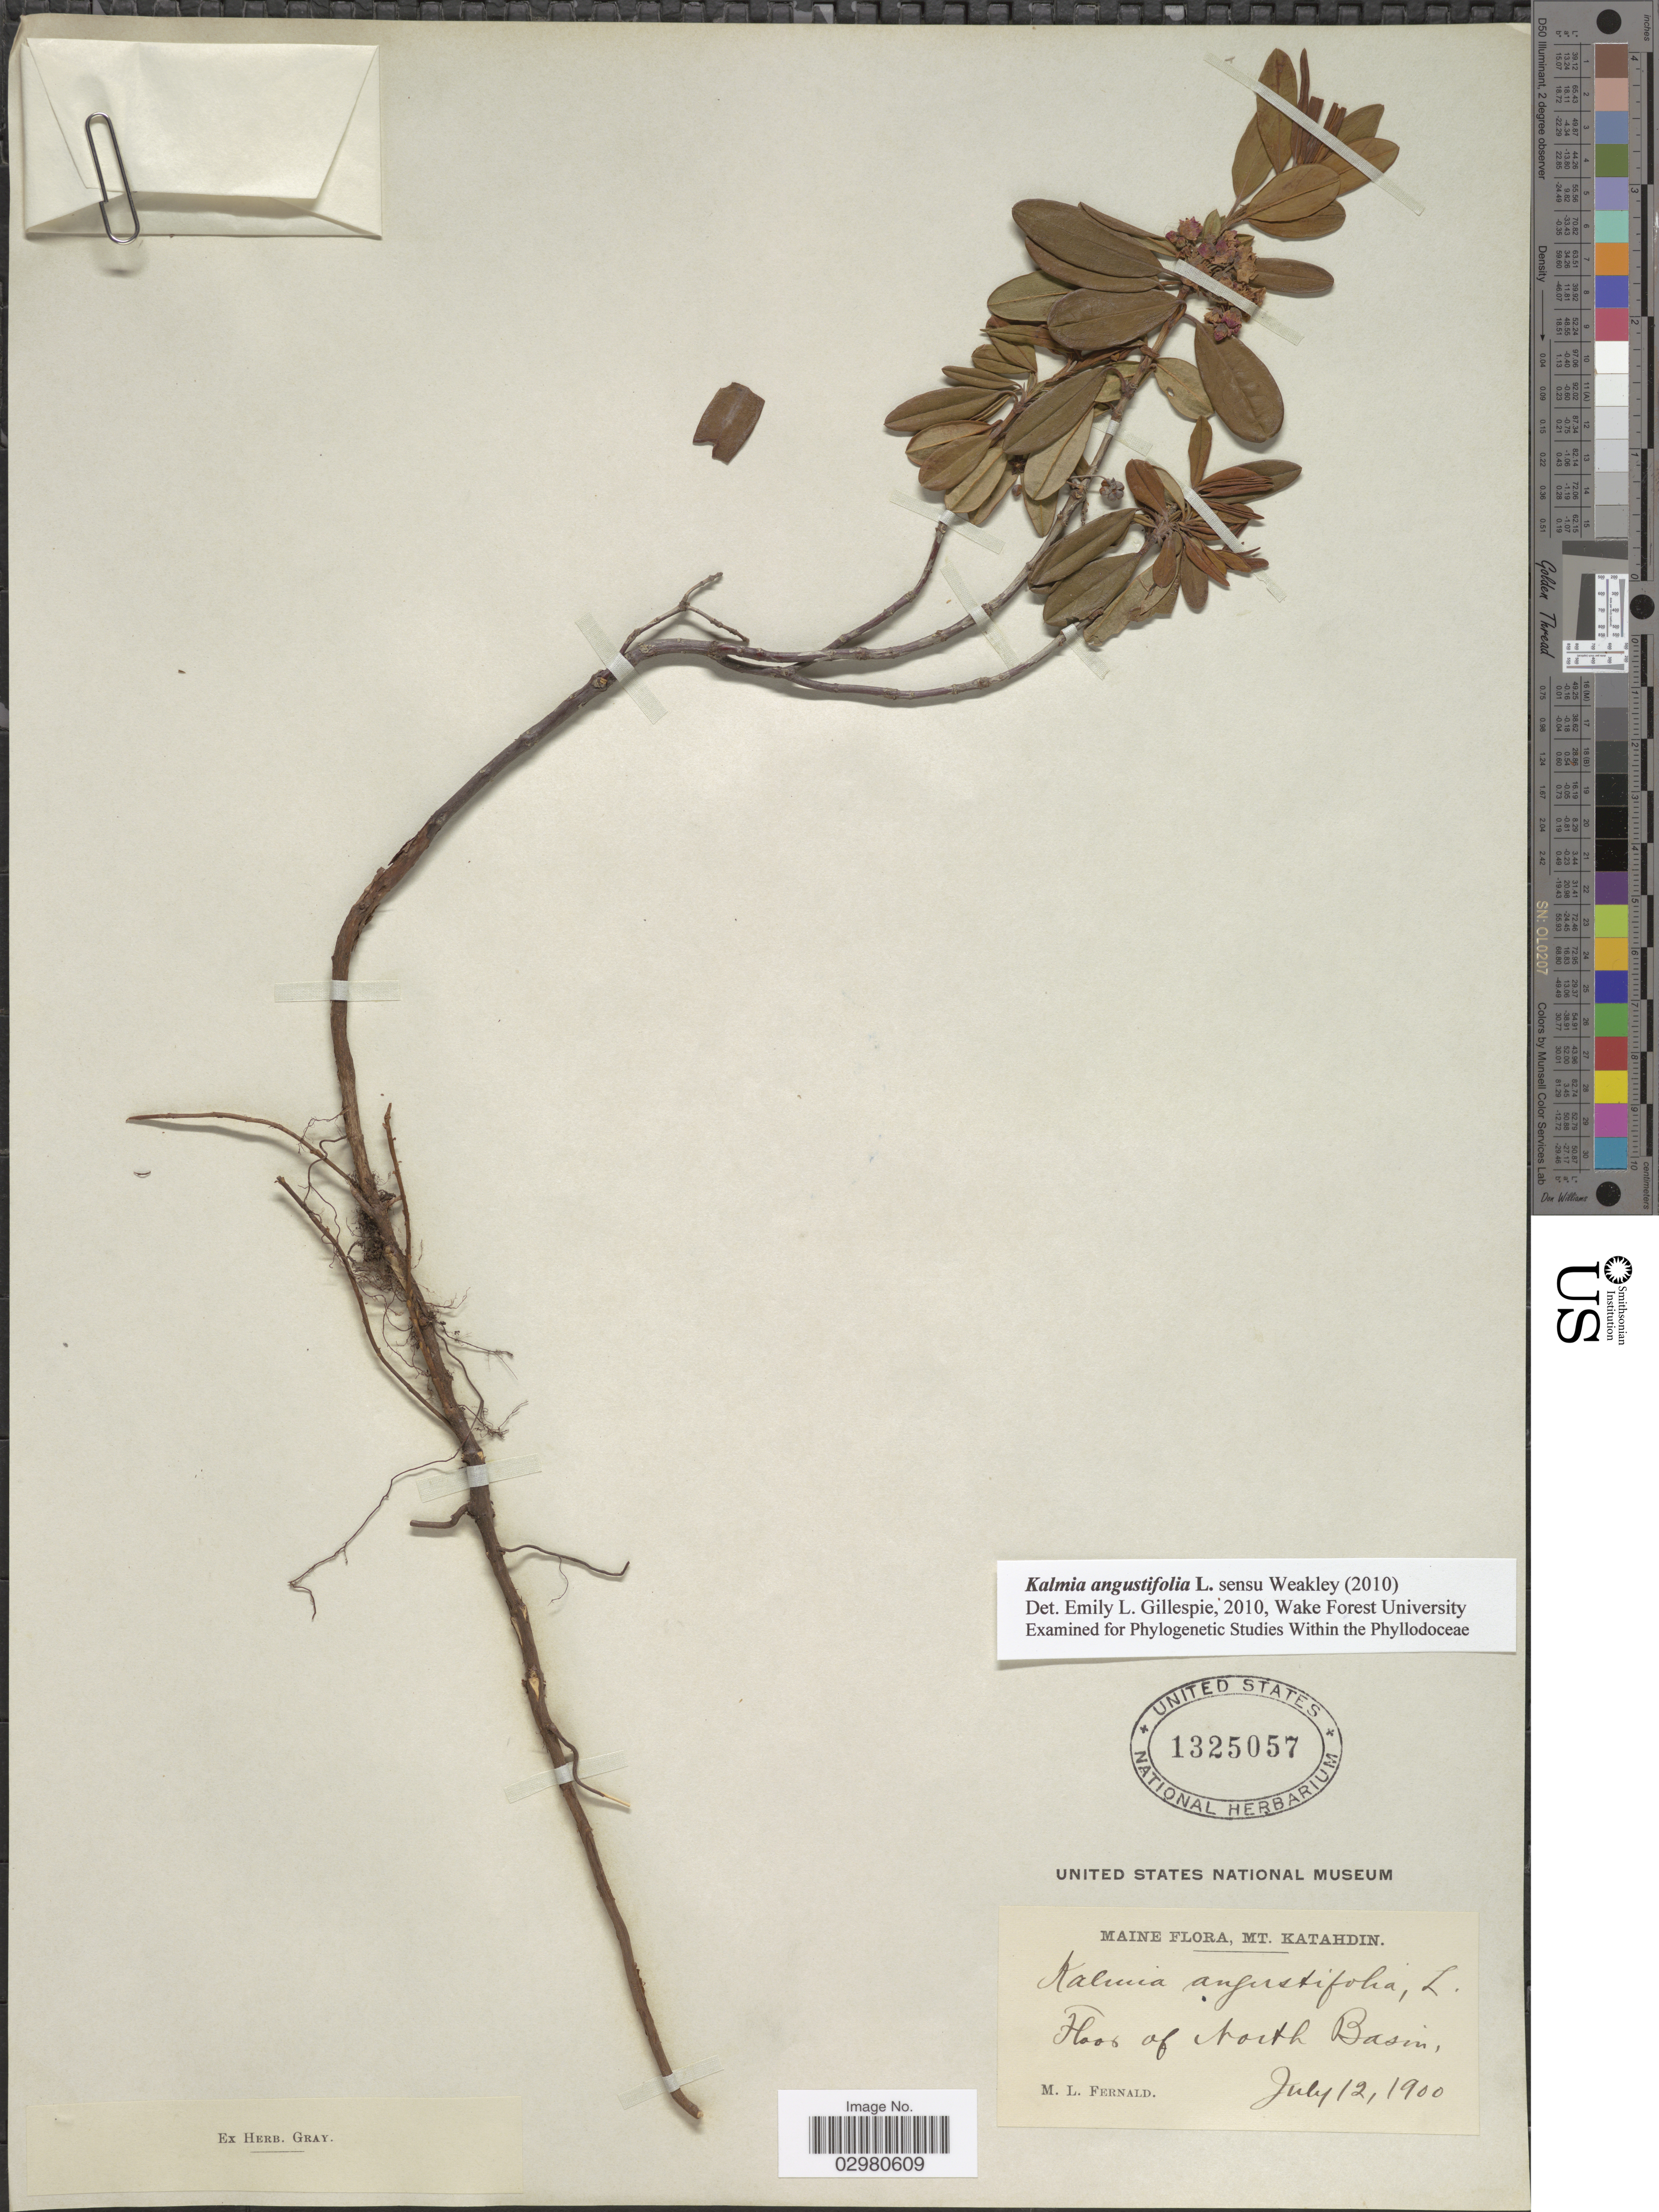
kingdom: Plantae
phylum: Tracheophyta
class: Magnoliopsida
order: Ericales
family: Ericaceae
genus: Kalmia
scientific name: Kalmia angustifolia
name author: L.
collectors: M. L. Fernald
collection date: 1900-07-12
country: United States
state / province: Maine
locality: Mt. Katahdin. Floor of North Basin.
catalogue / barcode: US 1325057